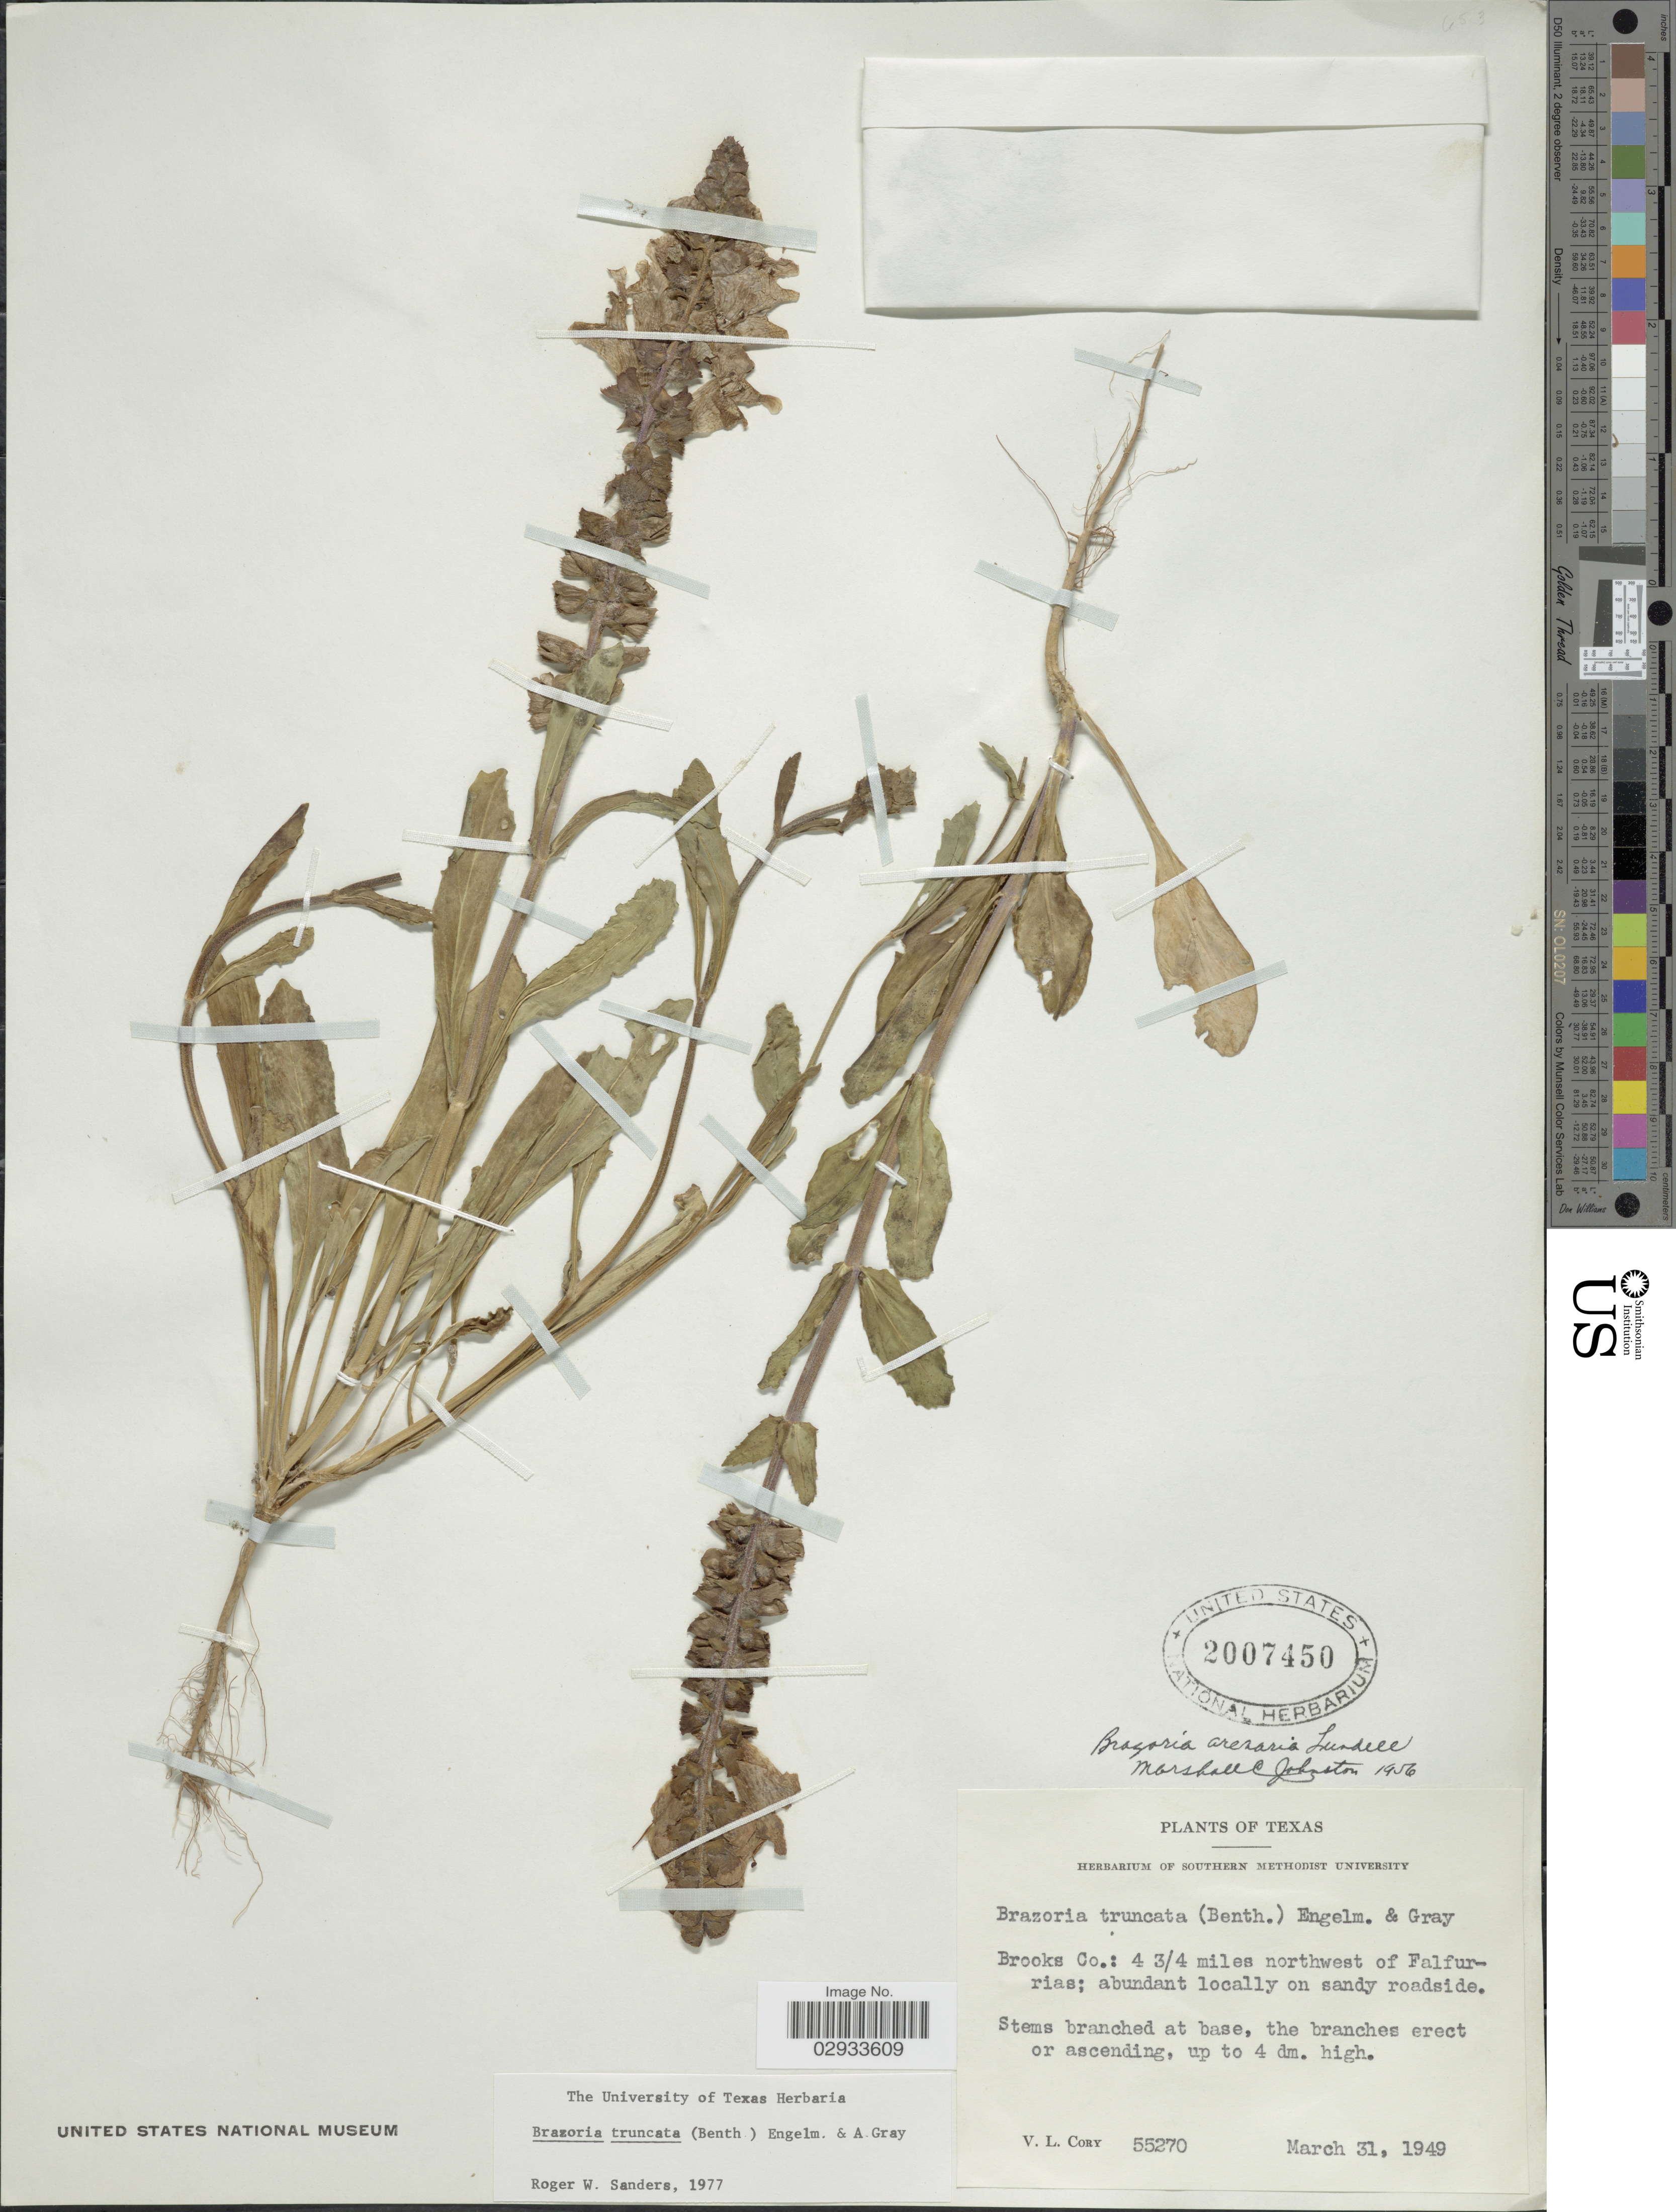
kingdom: Plantae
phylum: Tracheophyta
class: Magnoliopsida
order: Lamiales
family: Lamiaceae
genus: Brazoria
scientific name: Brazoria truncata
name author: (Benth.) Engelm. & A. Gray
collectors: V. Cory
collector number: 55270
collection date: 1949-03-31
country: United States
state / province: Texas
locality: Brooks Co.: 4¾ miles northwest of Falfurrias.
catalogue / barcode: US 2007450